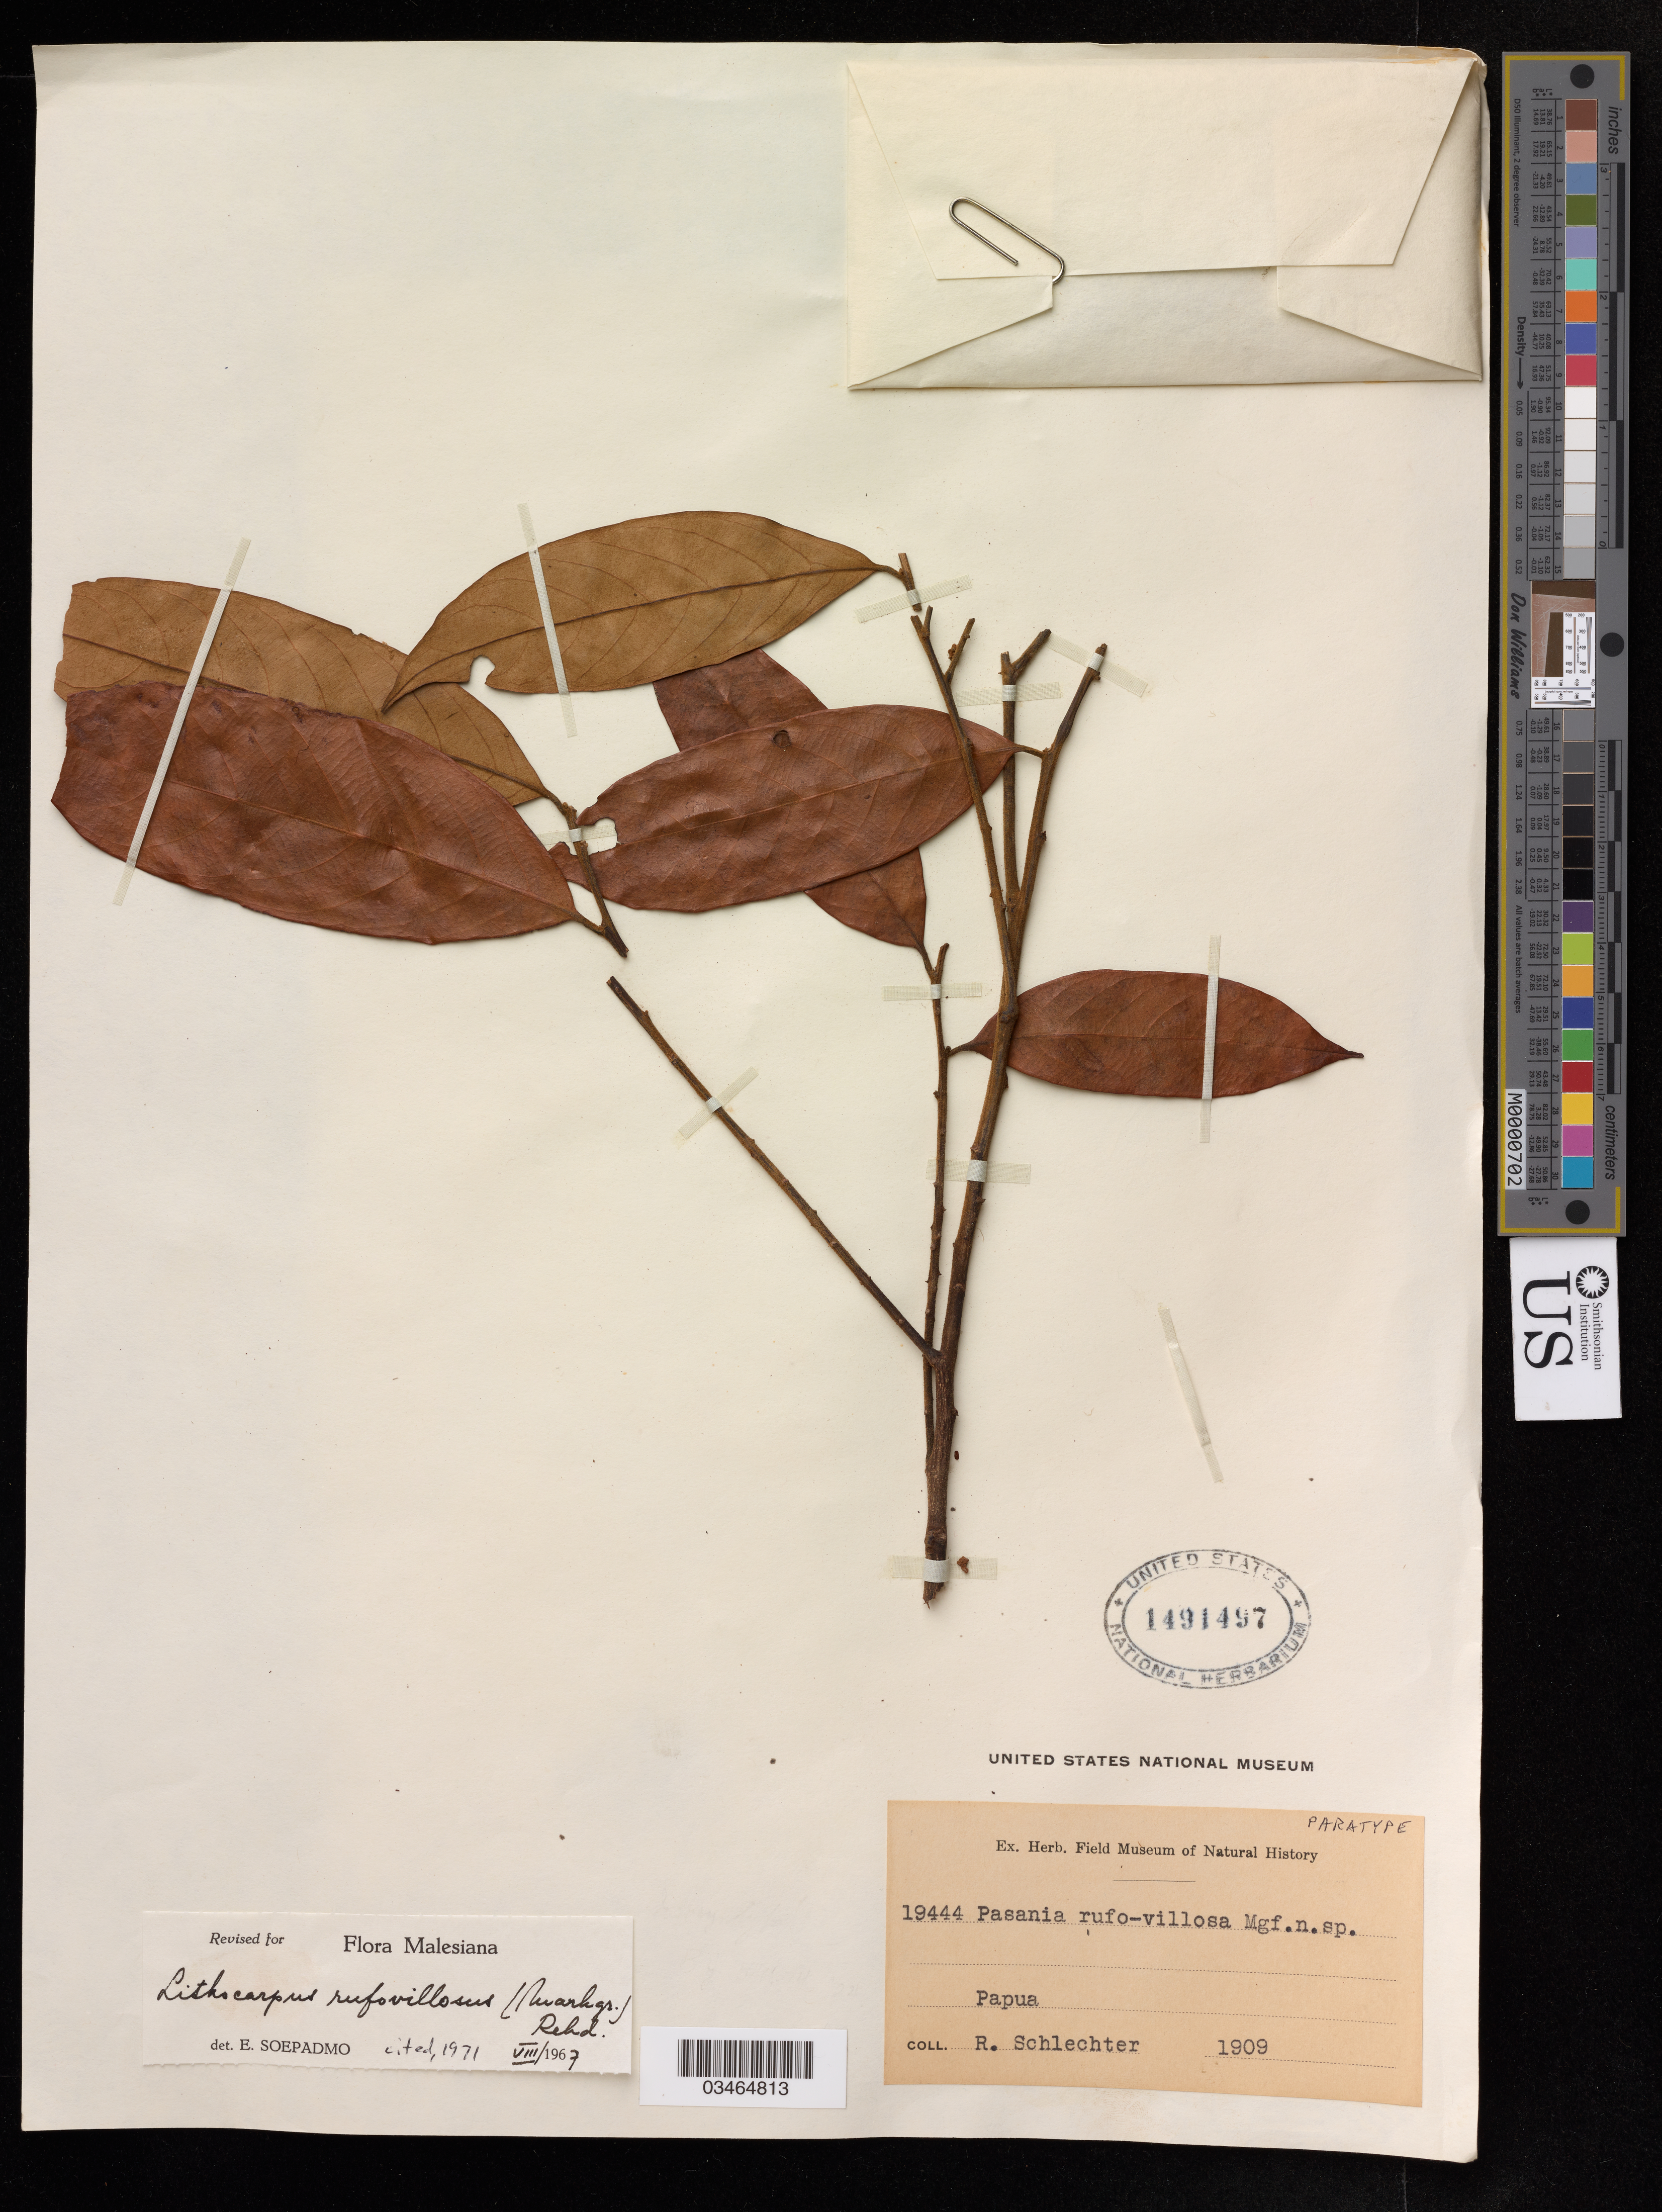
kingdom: Plantae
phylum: Tracheophyta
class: Magnoliopsida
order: Fagales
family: Fagaceae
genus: Lithocarpus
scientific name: Lithocarpus rufovillosus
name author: (Markgr.) Rehder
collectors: R. Schlechter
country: Indonesia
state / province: Papua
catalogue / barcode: US 1491497